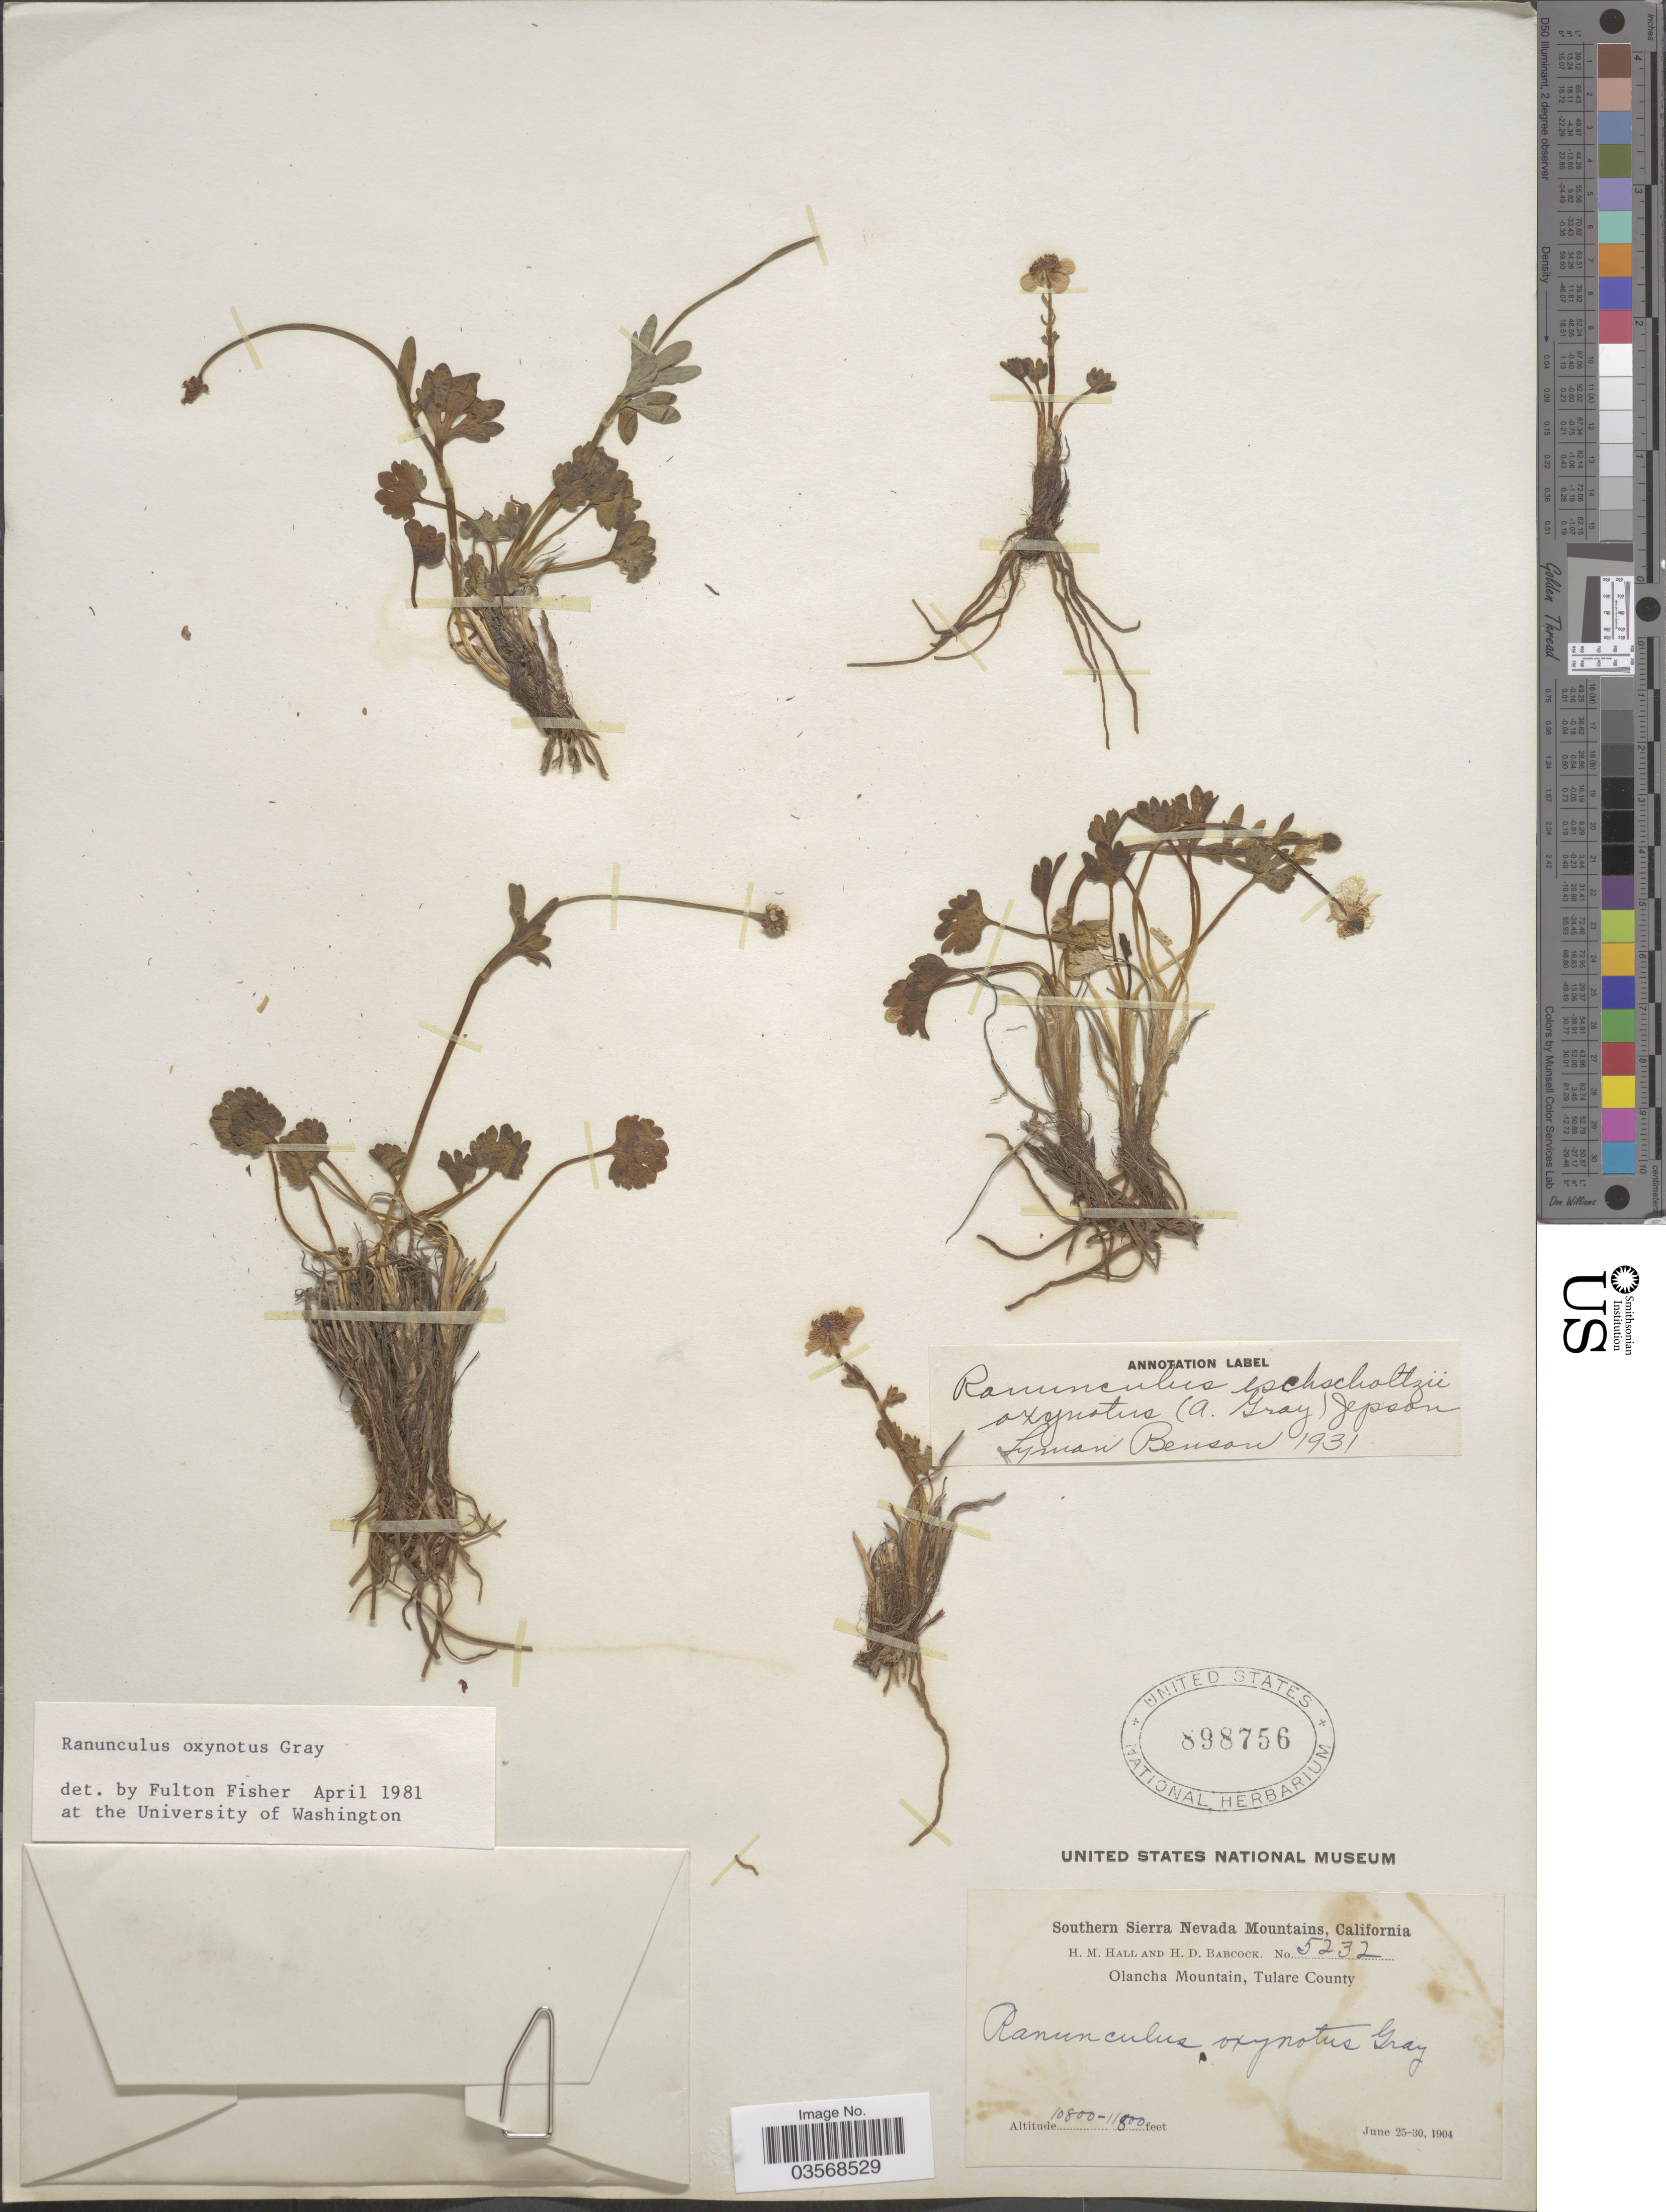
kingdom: Plantae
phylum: Tracheophyta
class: Magnoliopsida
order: Ranunculales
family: Ranunculaceae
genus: Ranunculus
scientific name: Ranunculus oxynotus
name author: A. Gray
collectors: H. M. Hall & H. Babcock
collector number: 5232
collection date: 1904-06-25/1904-06-30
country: United States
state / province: California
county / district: Tulare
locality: Southern Sierra Nevada Mountains. Olancha Mountain, Tulare County.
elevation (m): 3292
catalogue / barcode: US 898756